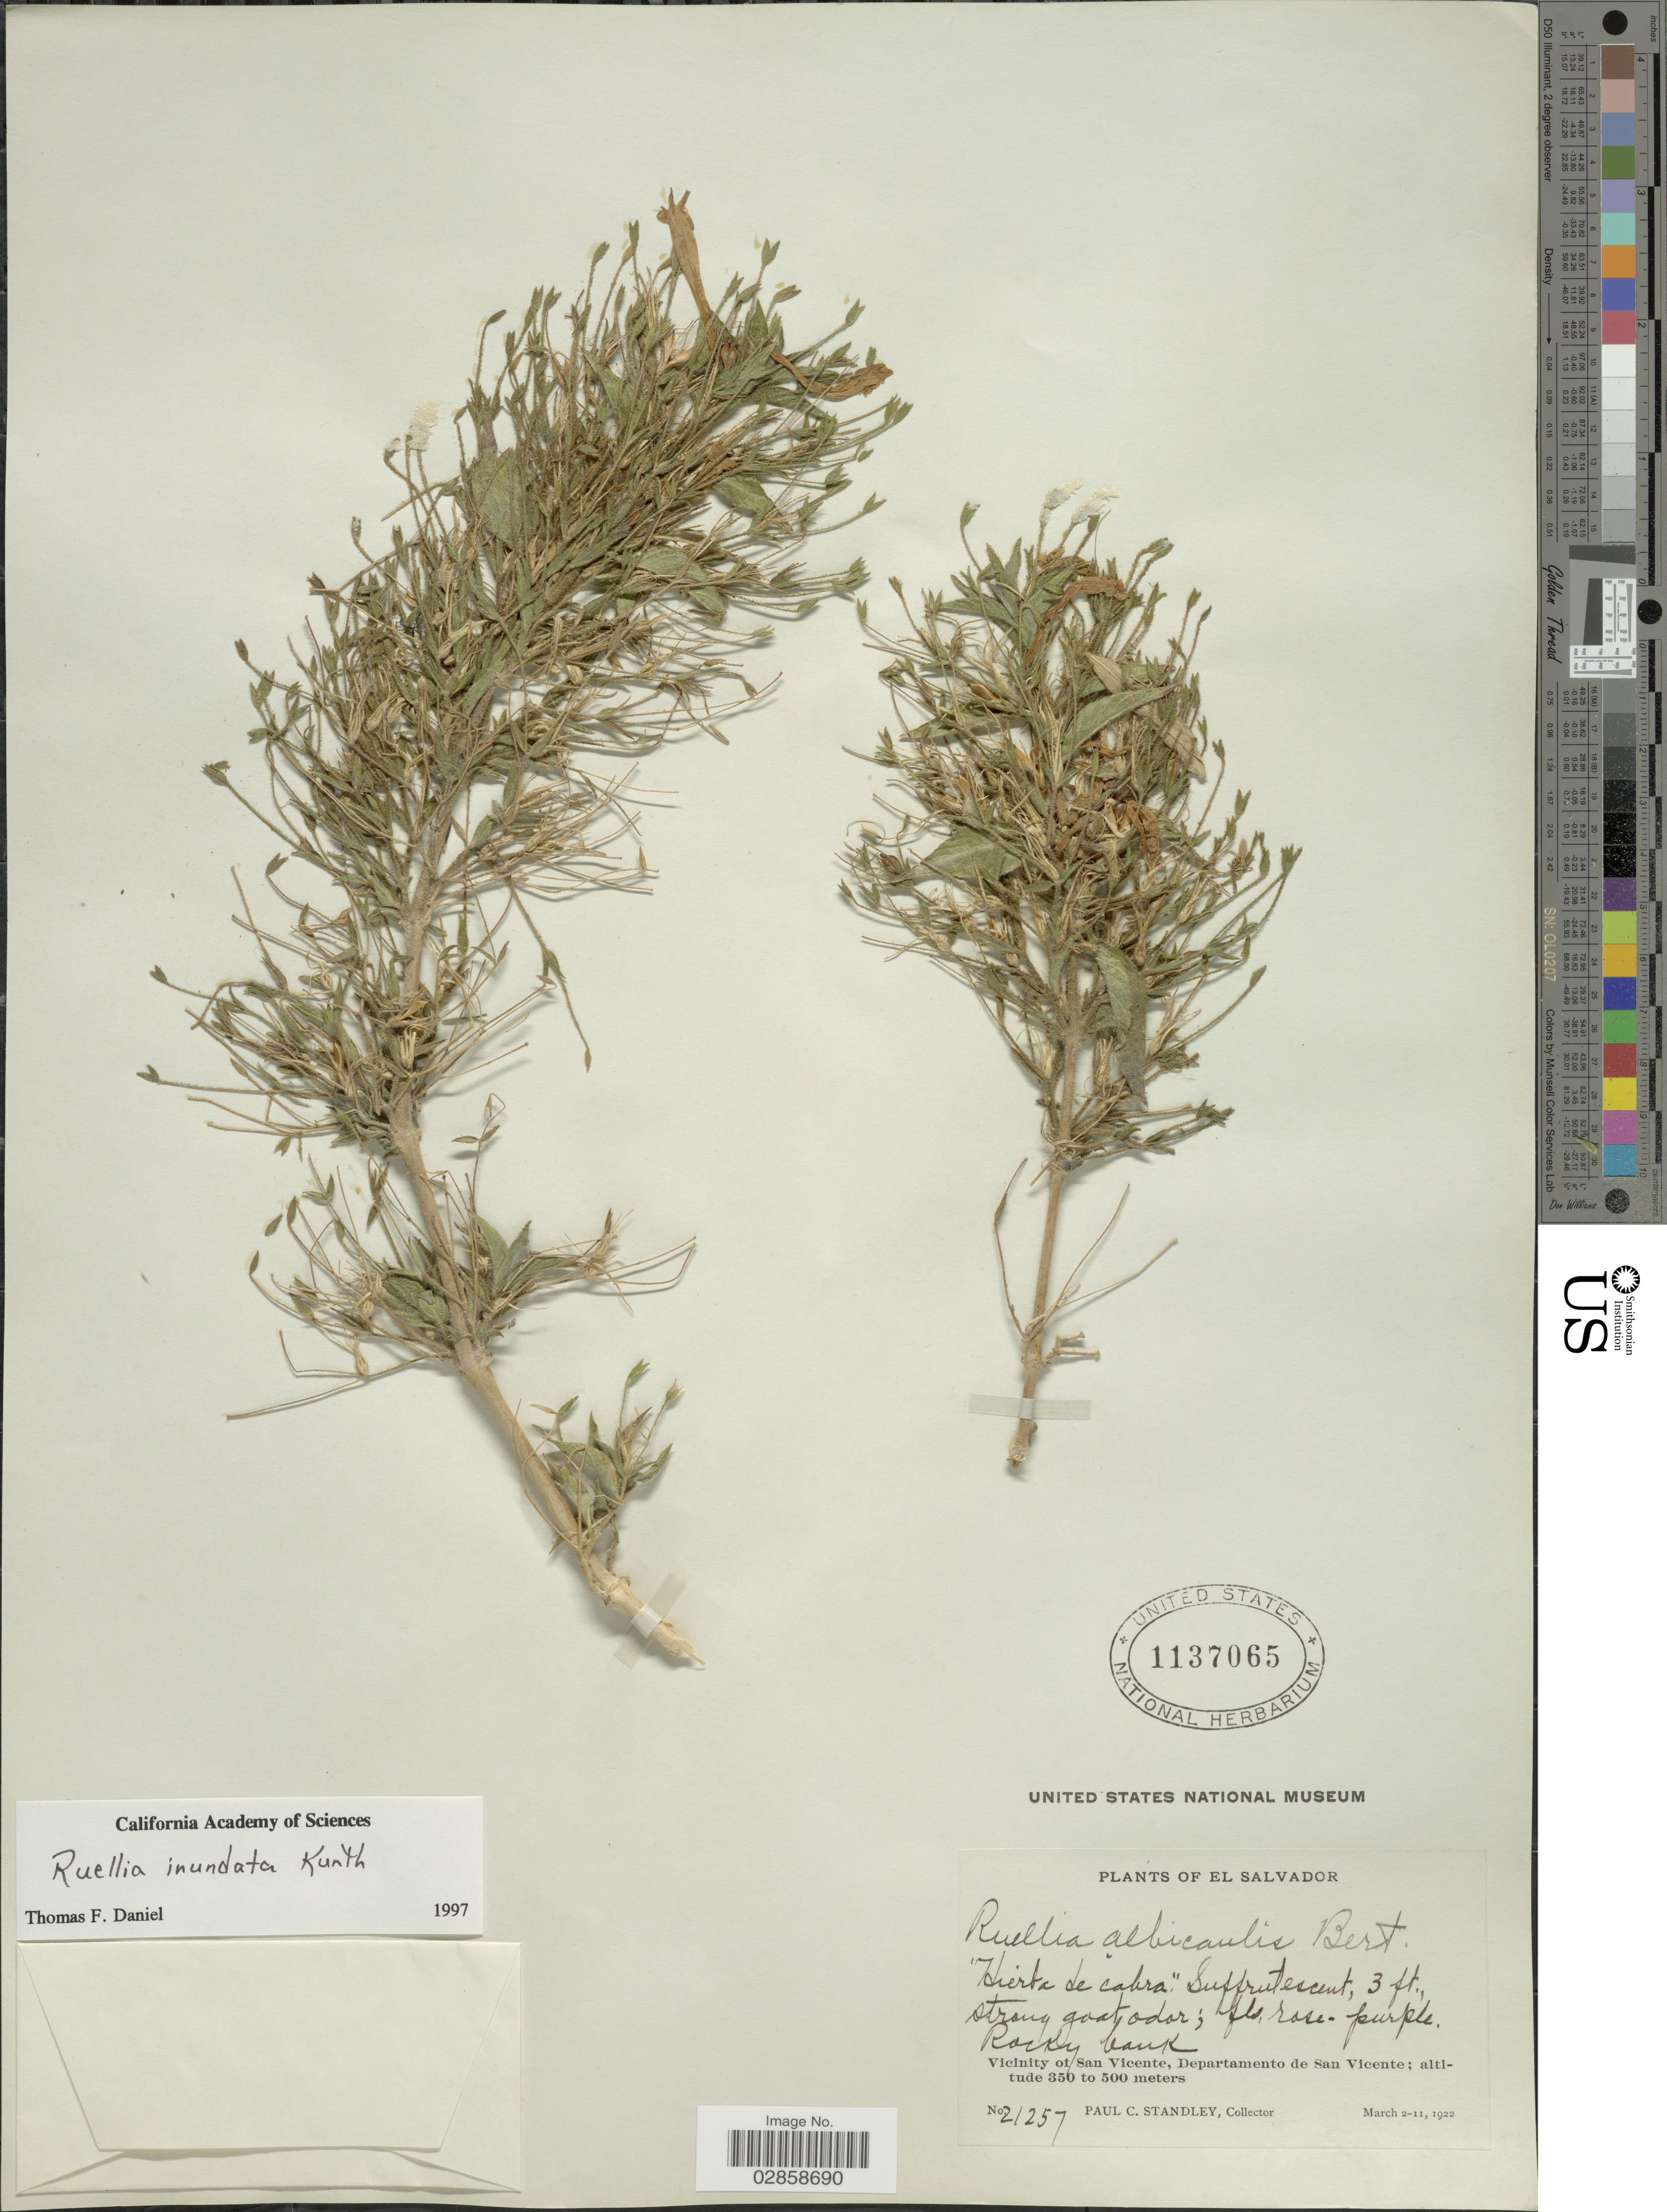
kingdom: Plantae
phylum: Tracheophyta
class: Magnoliopsida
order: Lamiales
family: Acanthaceae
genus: Ruellia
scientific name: Ruellia inundata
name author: Kunth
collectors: P. C. Standley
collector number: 21257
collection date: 1922-03-02/1922-03-11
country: El Salvador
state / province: San Vincente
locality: Vicinity of San Vicente, Departamento de San Vicente.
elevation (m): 350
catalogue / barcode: US 1137065